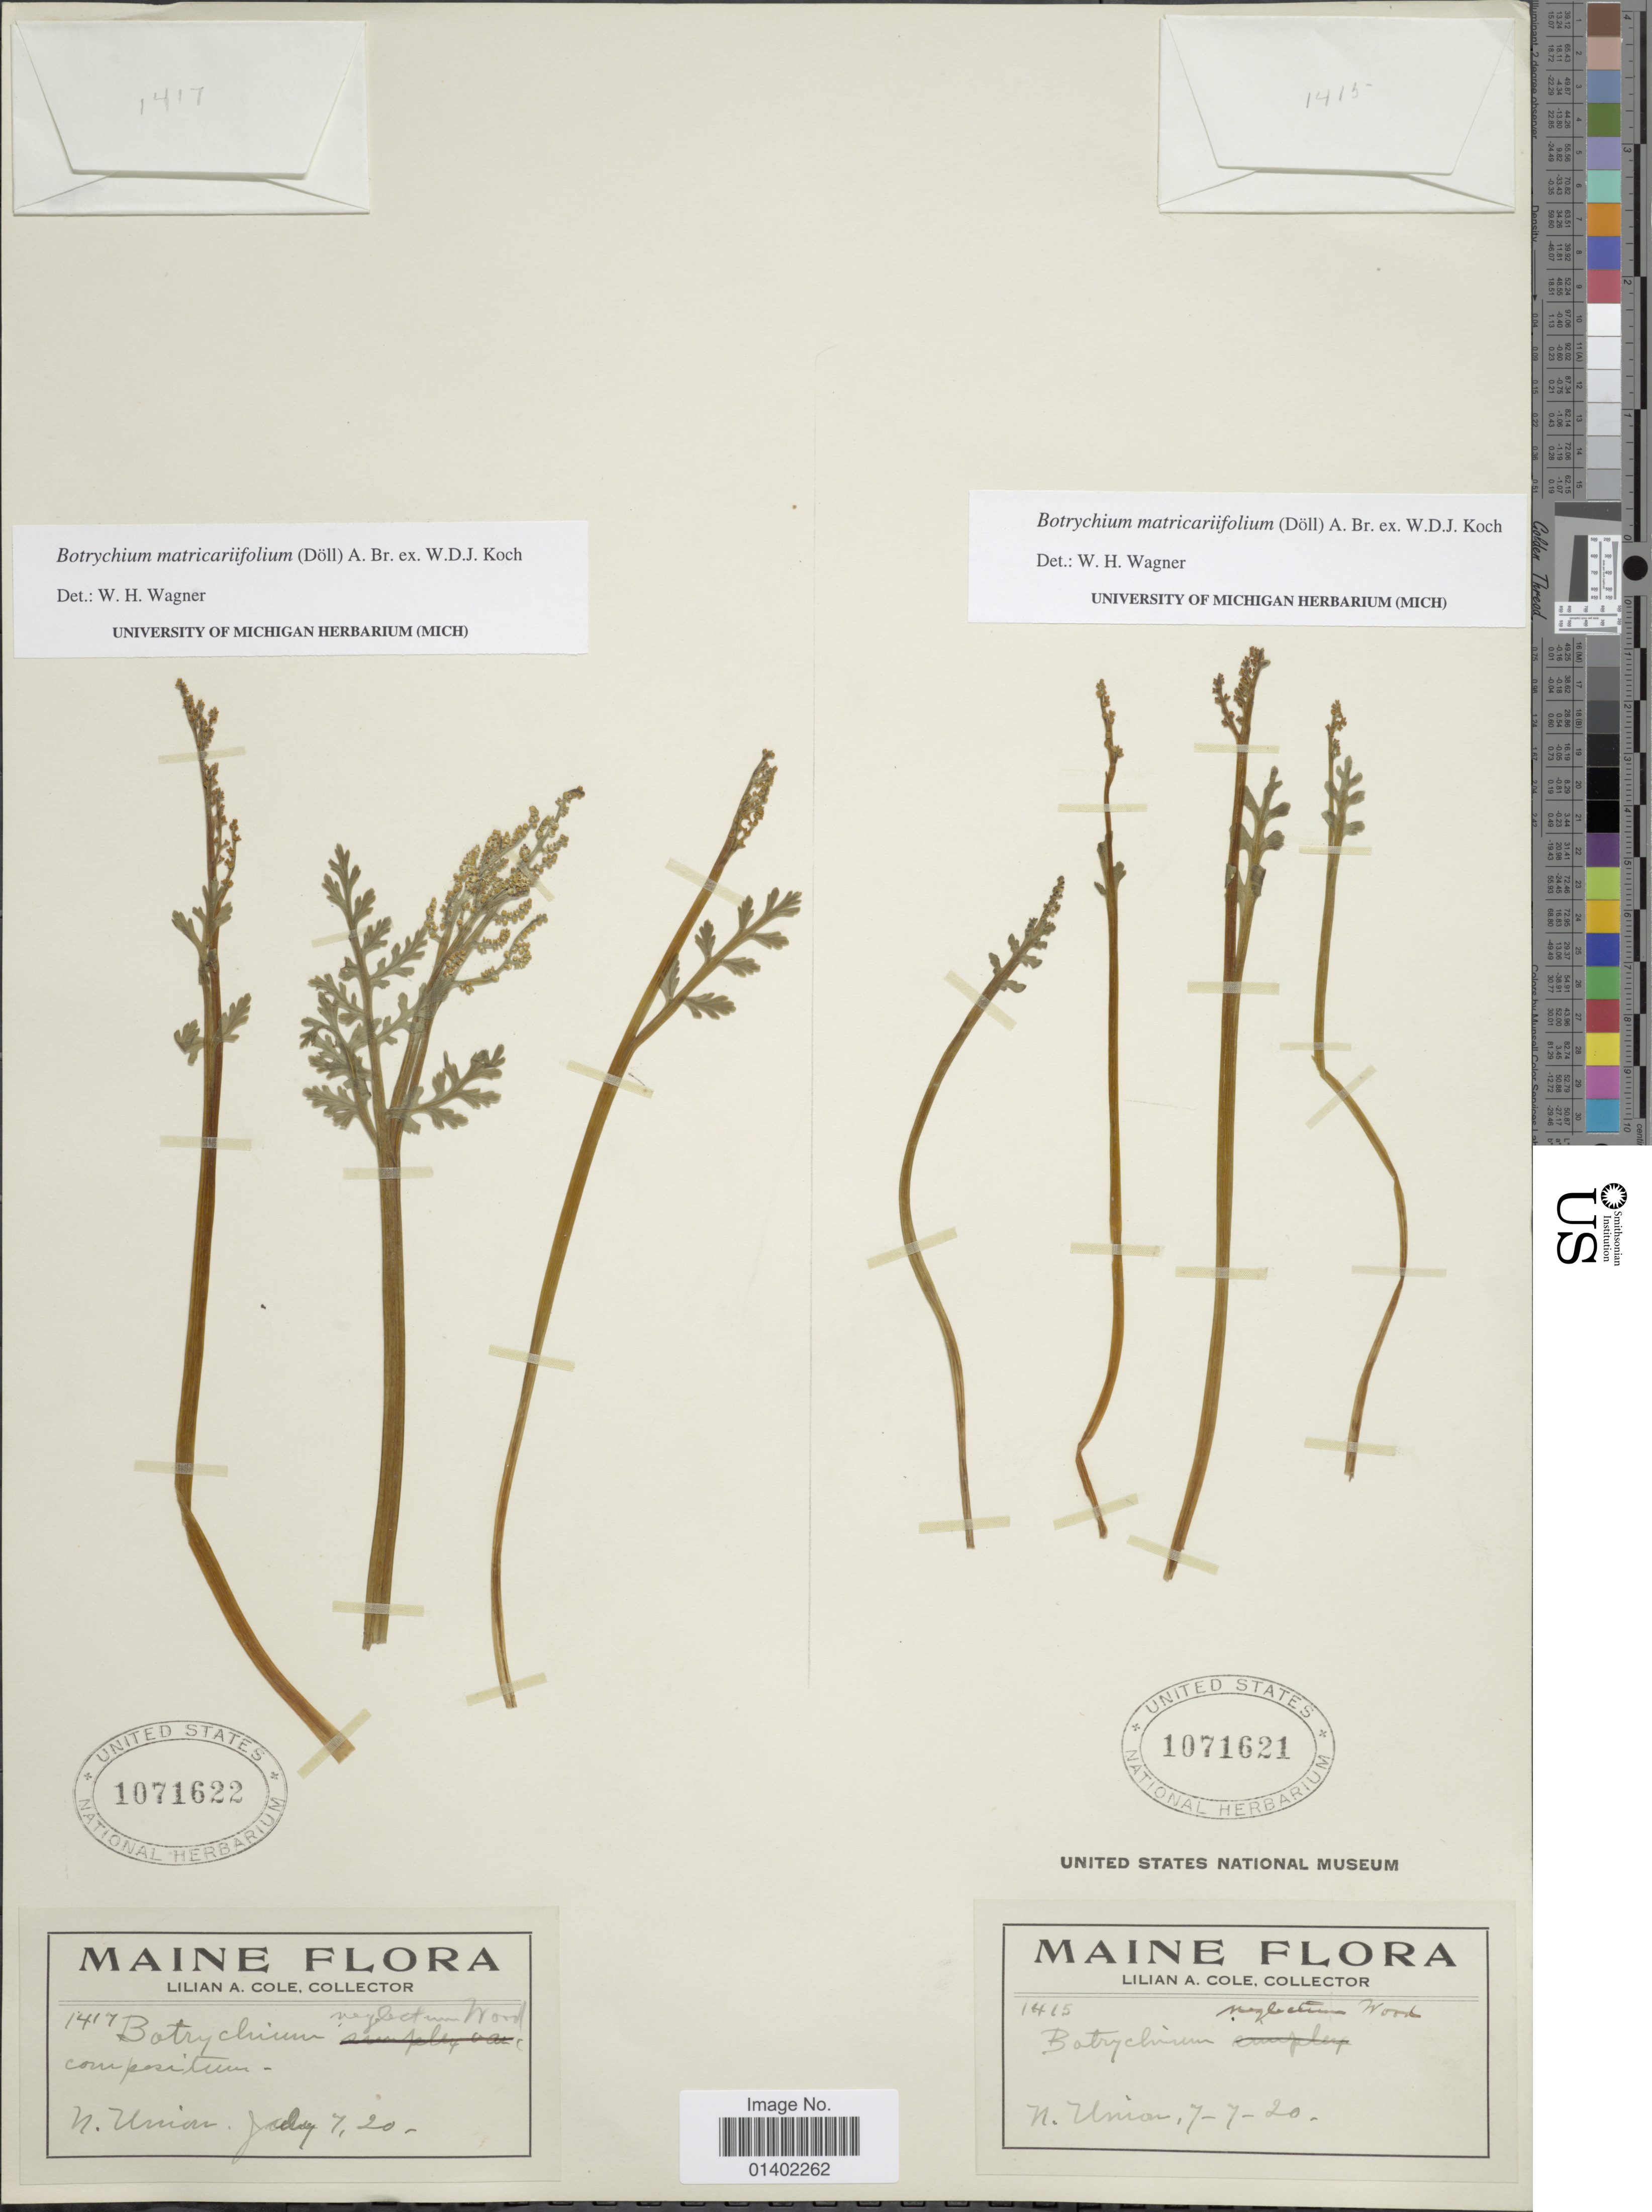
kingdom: Plantae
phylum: Tracheophyta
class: Polypodiopsida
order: Ophioglossales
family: Ophioglossaceae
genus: Botrychium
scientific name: Botrychium matricariifolium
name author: (A. Braun ex Dowell) A. Braun ex Koch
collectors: L. A. Cole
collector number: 1417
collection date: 1920-07-07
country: United States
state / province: Maine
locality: N. Union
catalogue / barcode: US 1071622